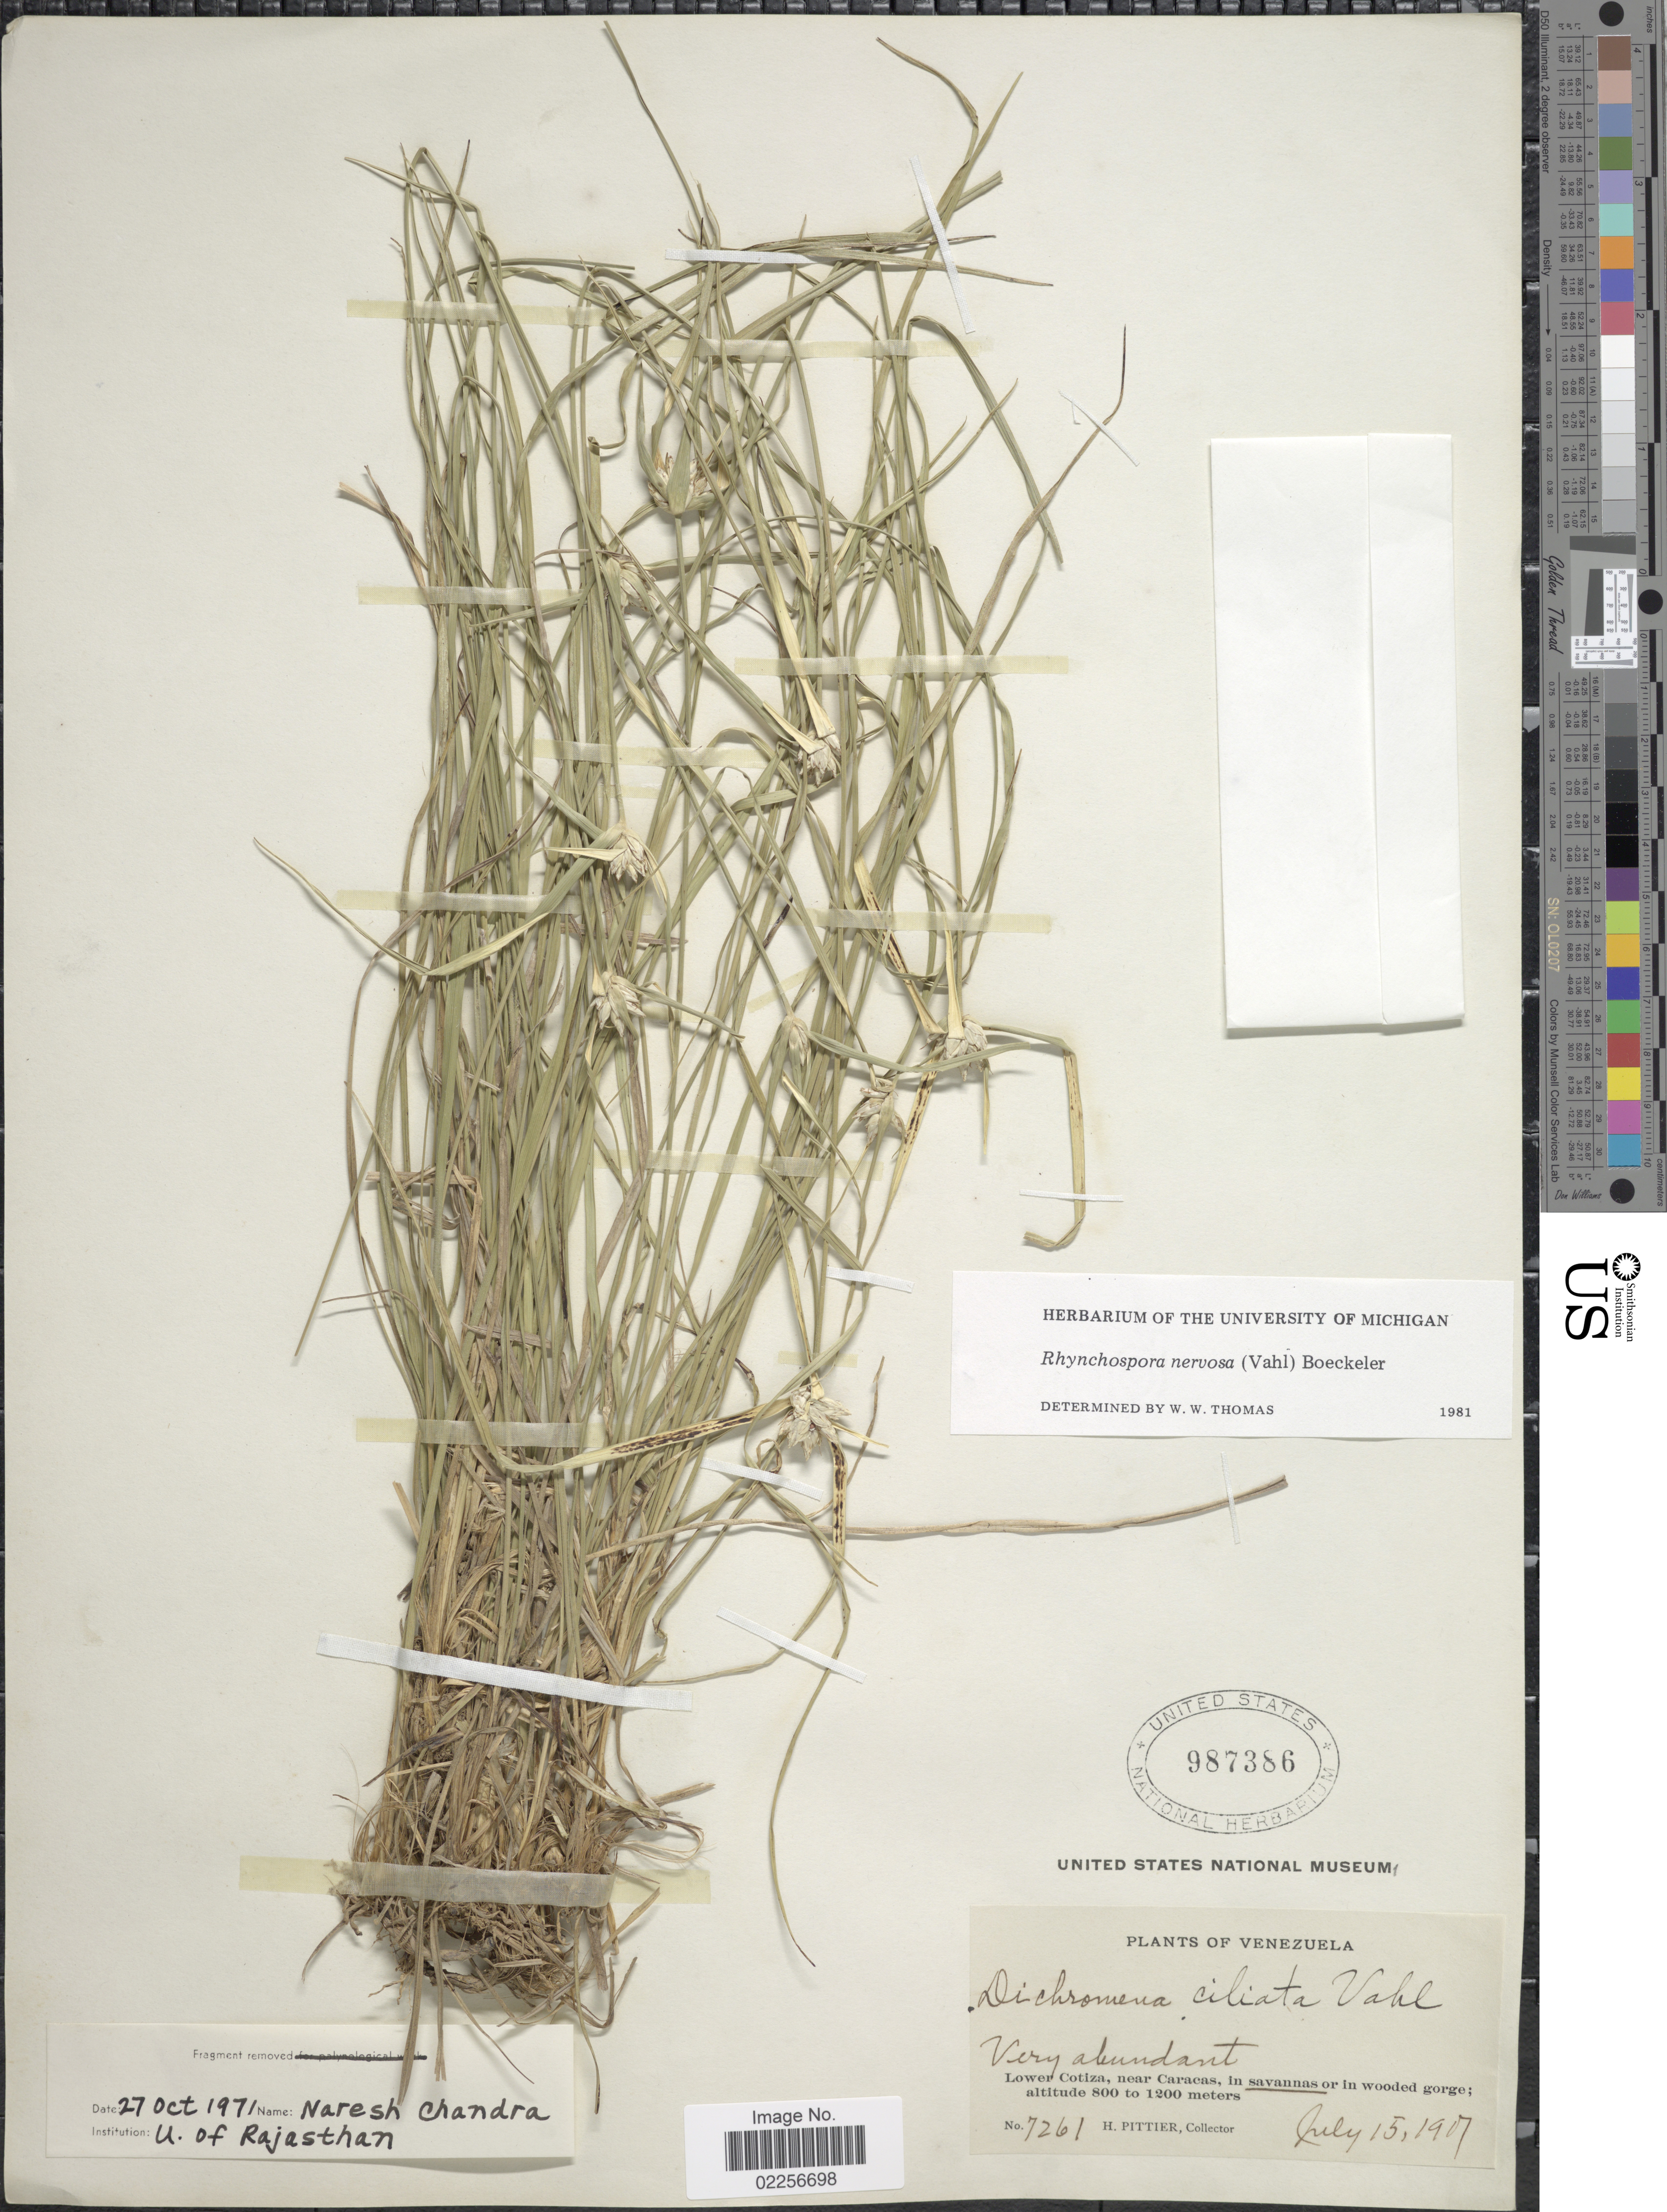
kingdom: Plantae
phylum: Tracheophyta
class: Liliopsida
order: Poales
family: Cyperaceae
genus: Rhynchospora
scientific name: Rhynchospora nervosa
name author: (Vahl) Boeckeler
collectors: H. F. Pittier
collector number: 7261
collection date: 1907-07-15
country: Venezuela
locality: Lower Cotiza, near Caracas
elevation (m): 800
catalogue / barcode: US 987386